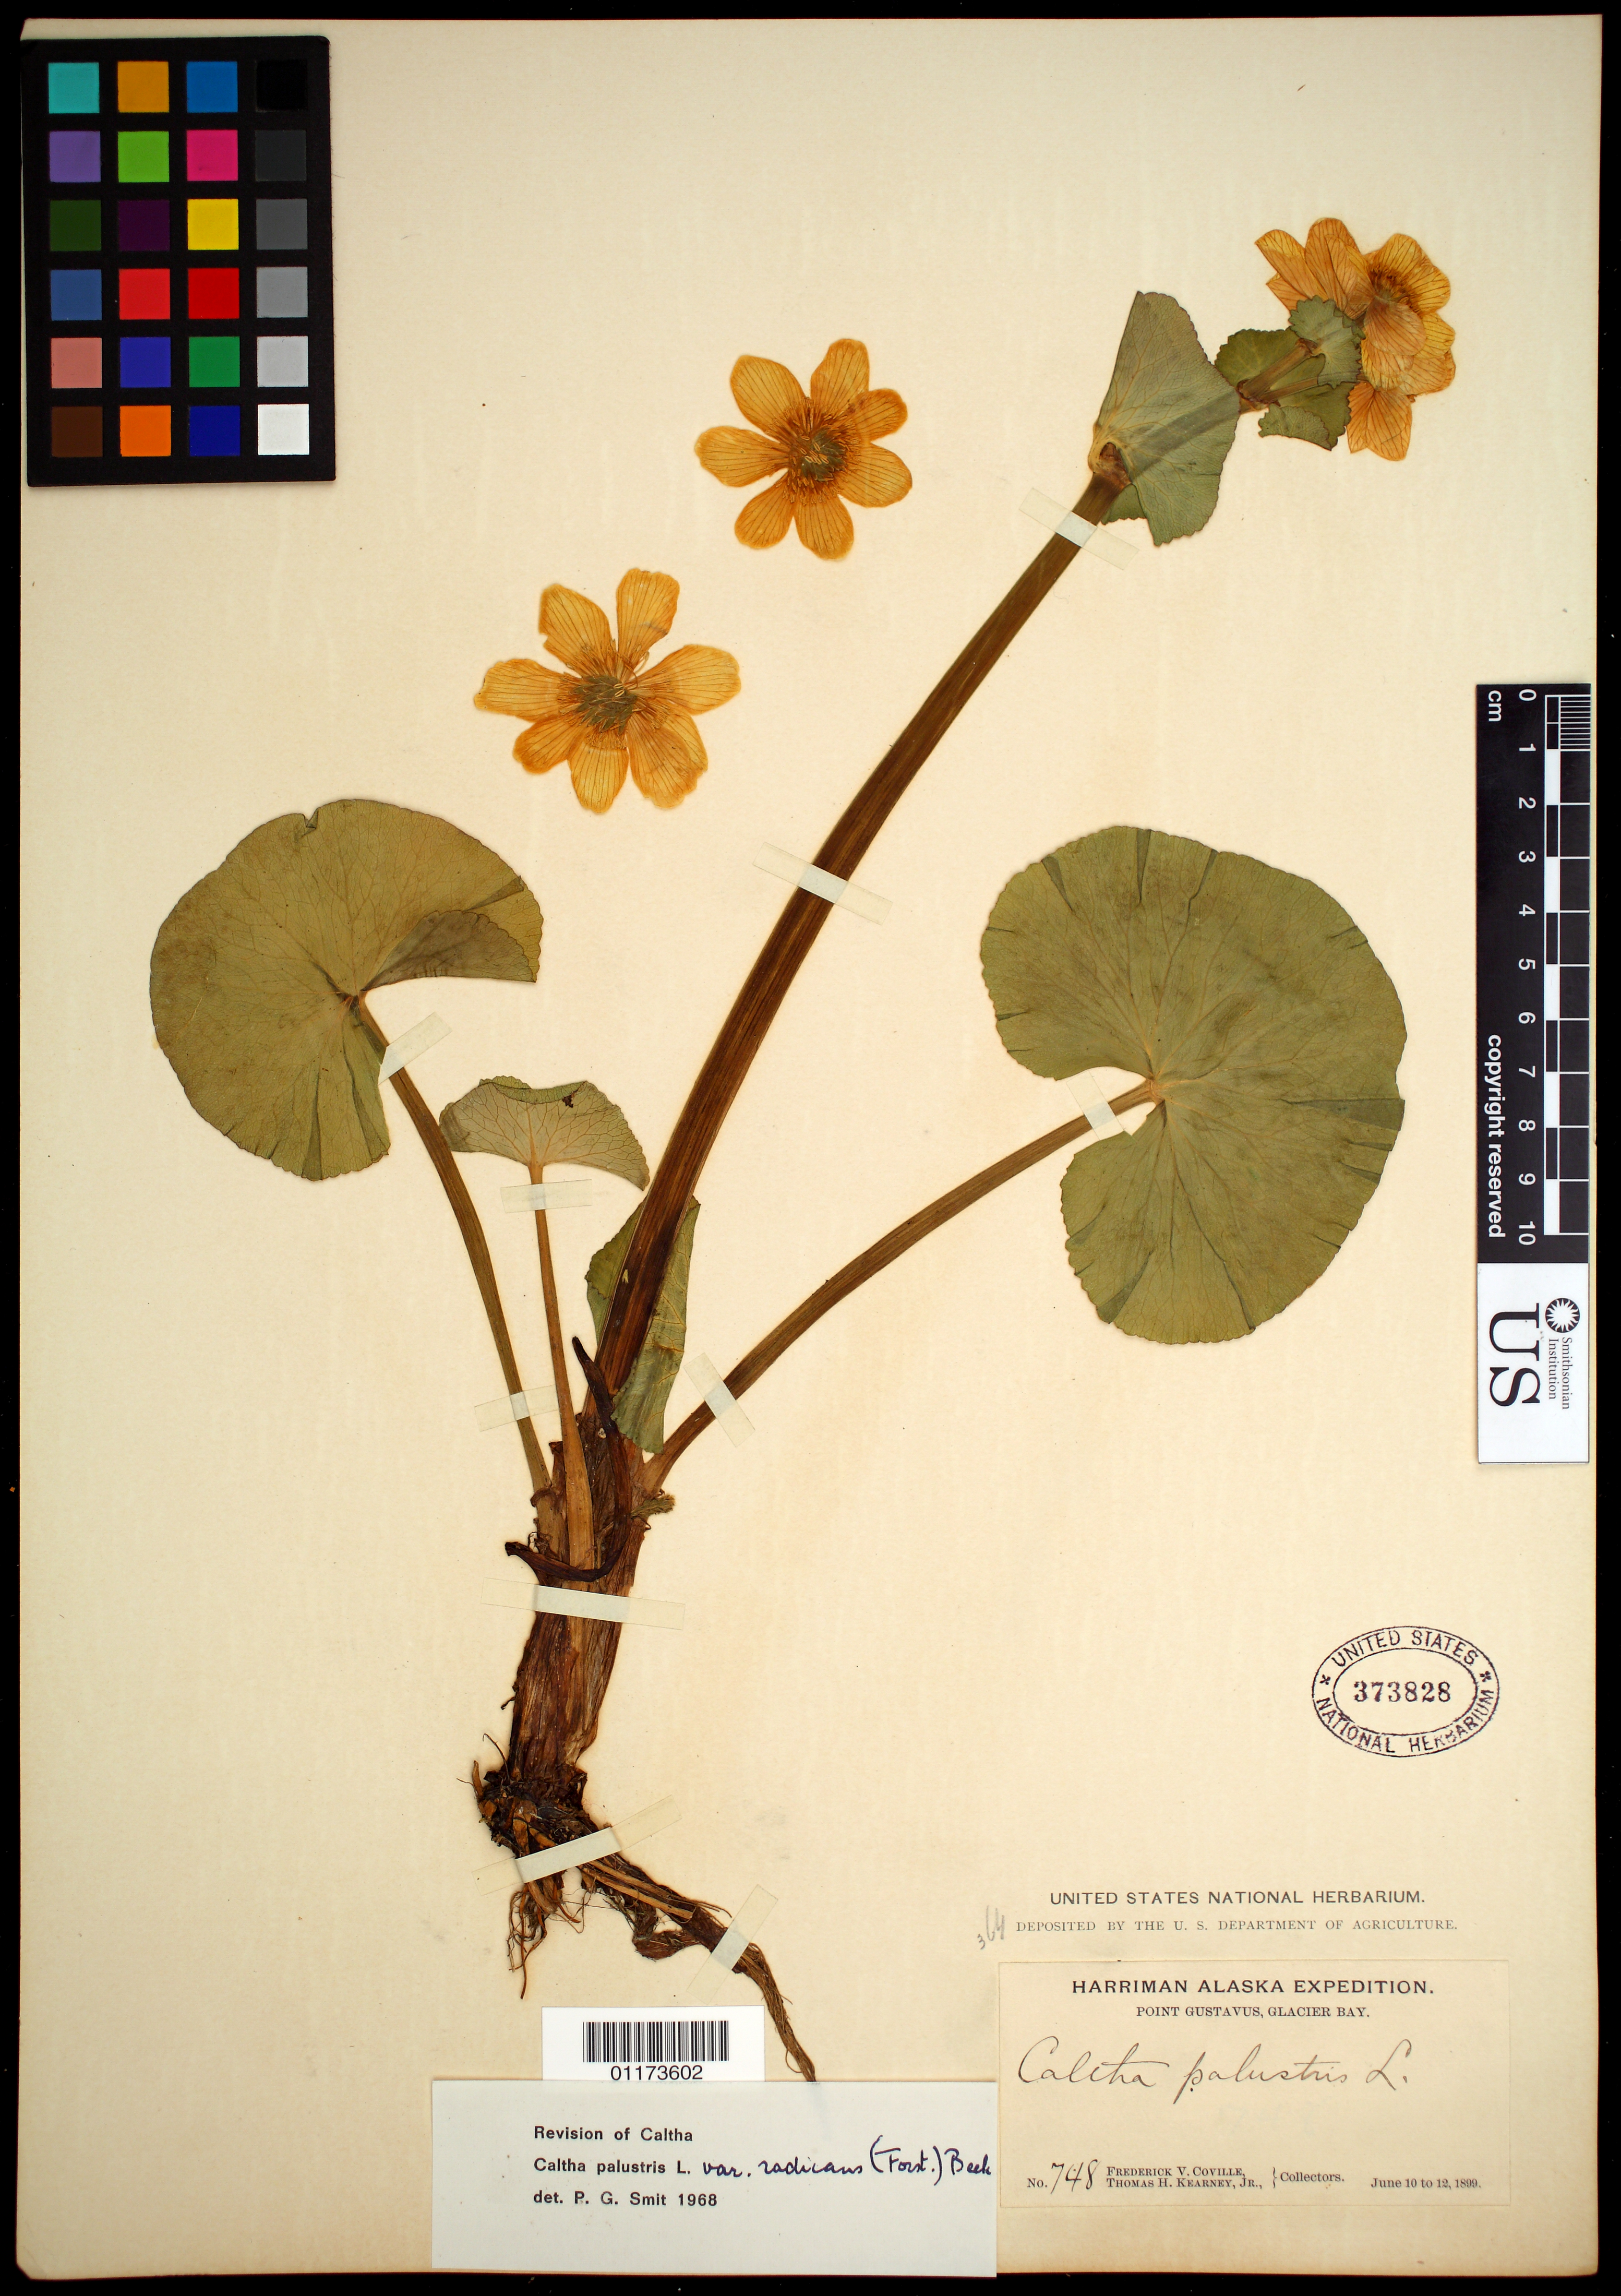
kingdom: Plantae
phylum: Tracheophyta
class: Magnoliopsida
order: Ranunculales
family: Ranunculaceae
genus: Caltha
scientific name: Caltha palustris var. radicans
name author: (T.F. Forst) Beck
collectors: F. V. Coville & C. Kearney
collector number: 748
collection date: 1899-06-10/1899-06-12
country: United States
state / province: Alaska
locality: Point Gustavus, Glacier Bay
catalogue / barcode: US 373828